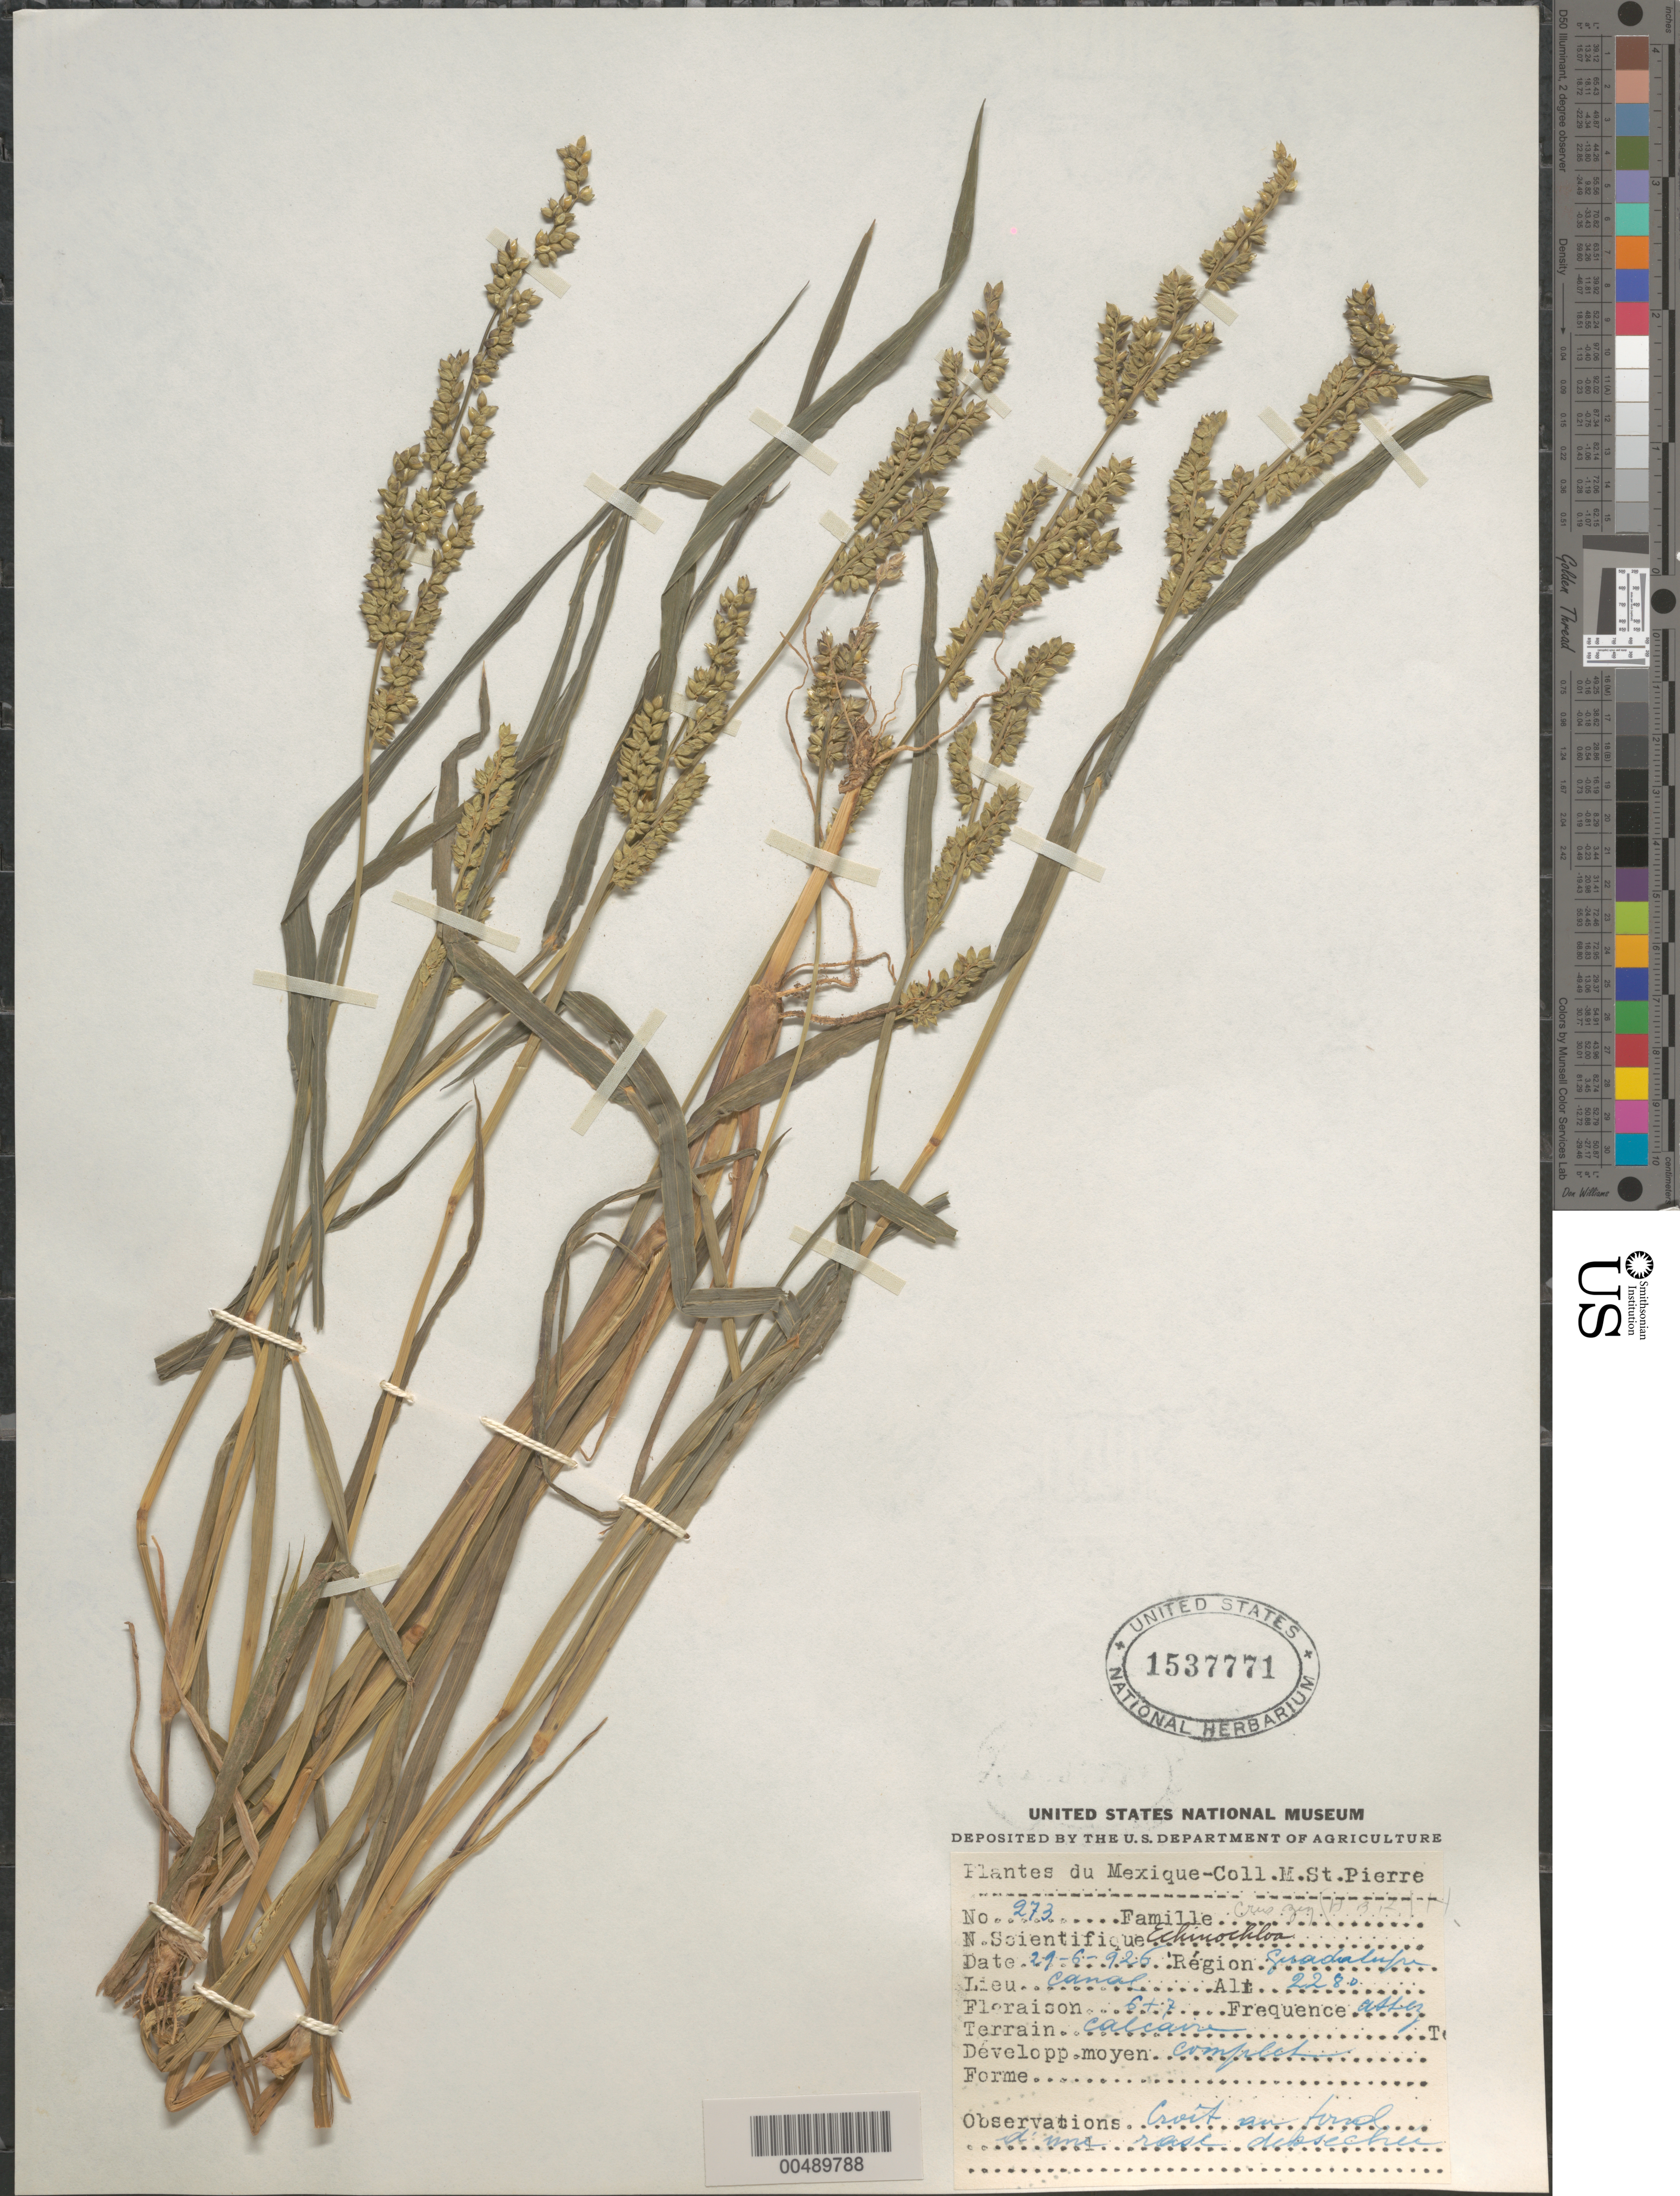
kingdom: Plantae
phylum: Tracheophyta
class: Liliopsida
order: Poales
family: Poaceae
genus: Echinochloa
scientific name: Echinochloa crus-galli var. zelayensis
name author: (Kunth) Hitchc.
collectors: M. Saint-Pierre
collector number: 273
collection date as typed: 29 Jun 1926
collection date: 1926-06-29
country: Mexico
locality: Guadalupe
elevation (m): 2200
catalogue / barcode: US 1537771